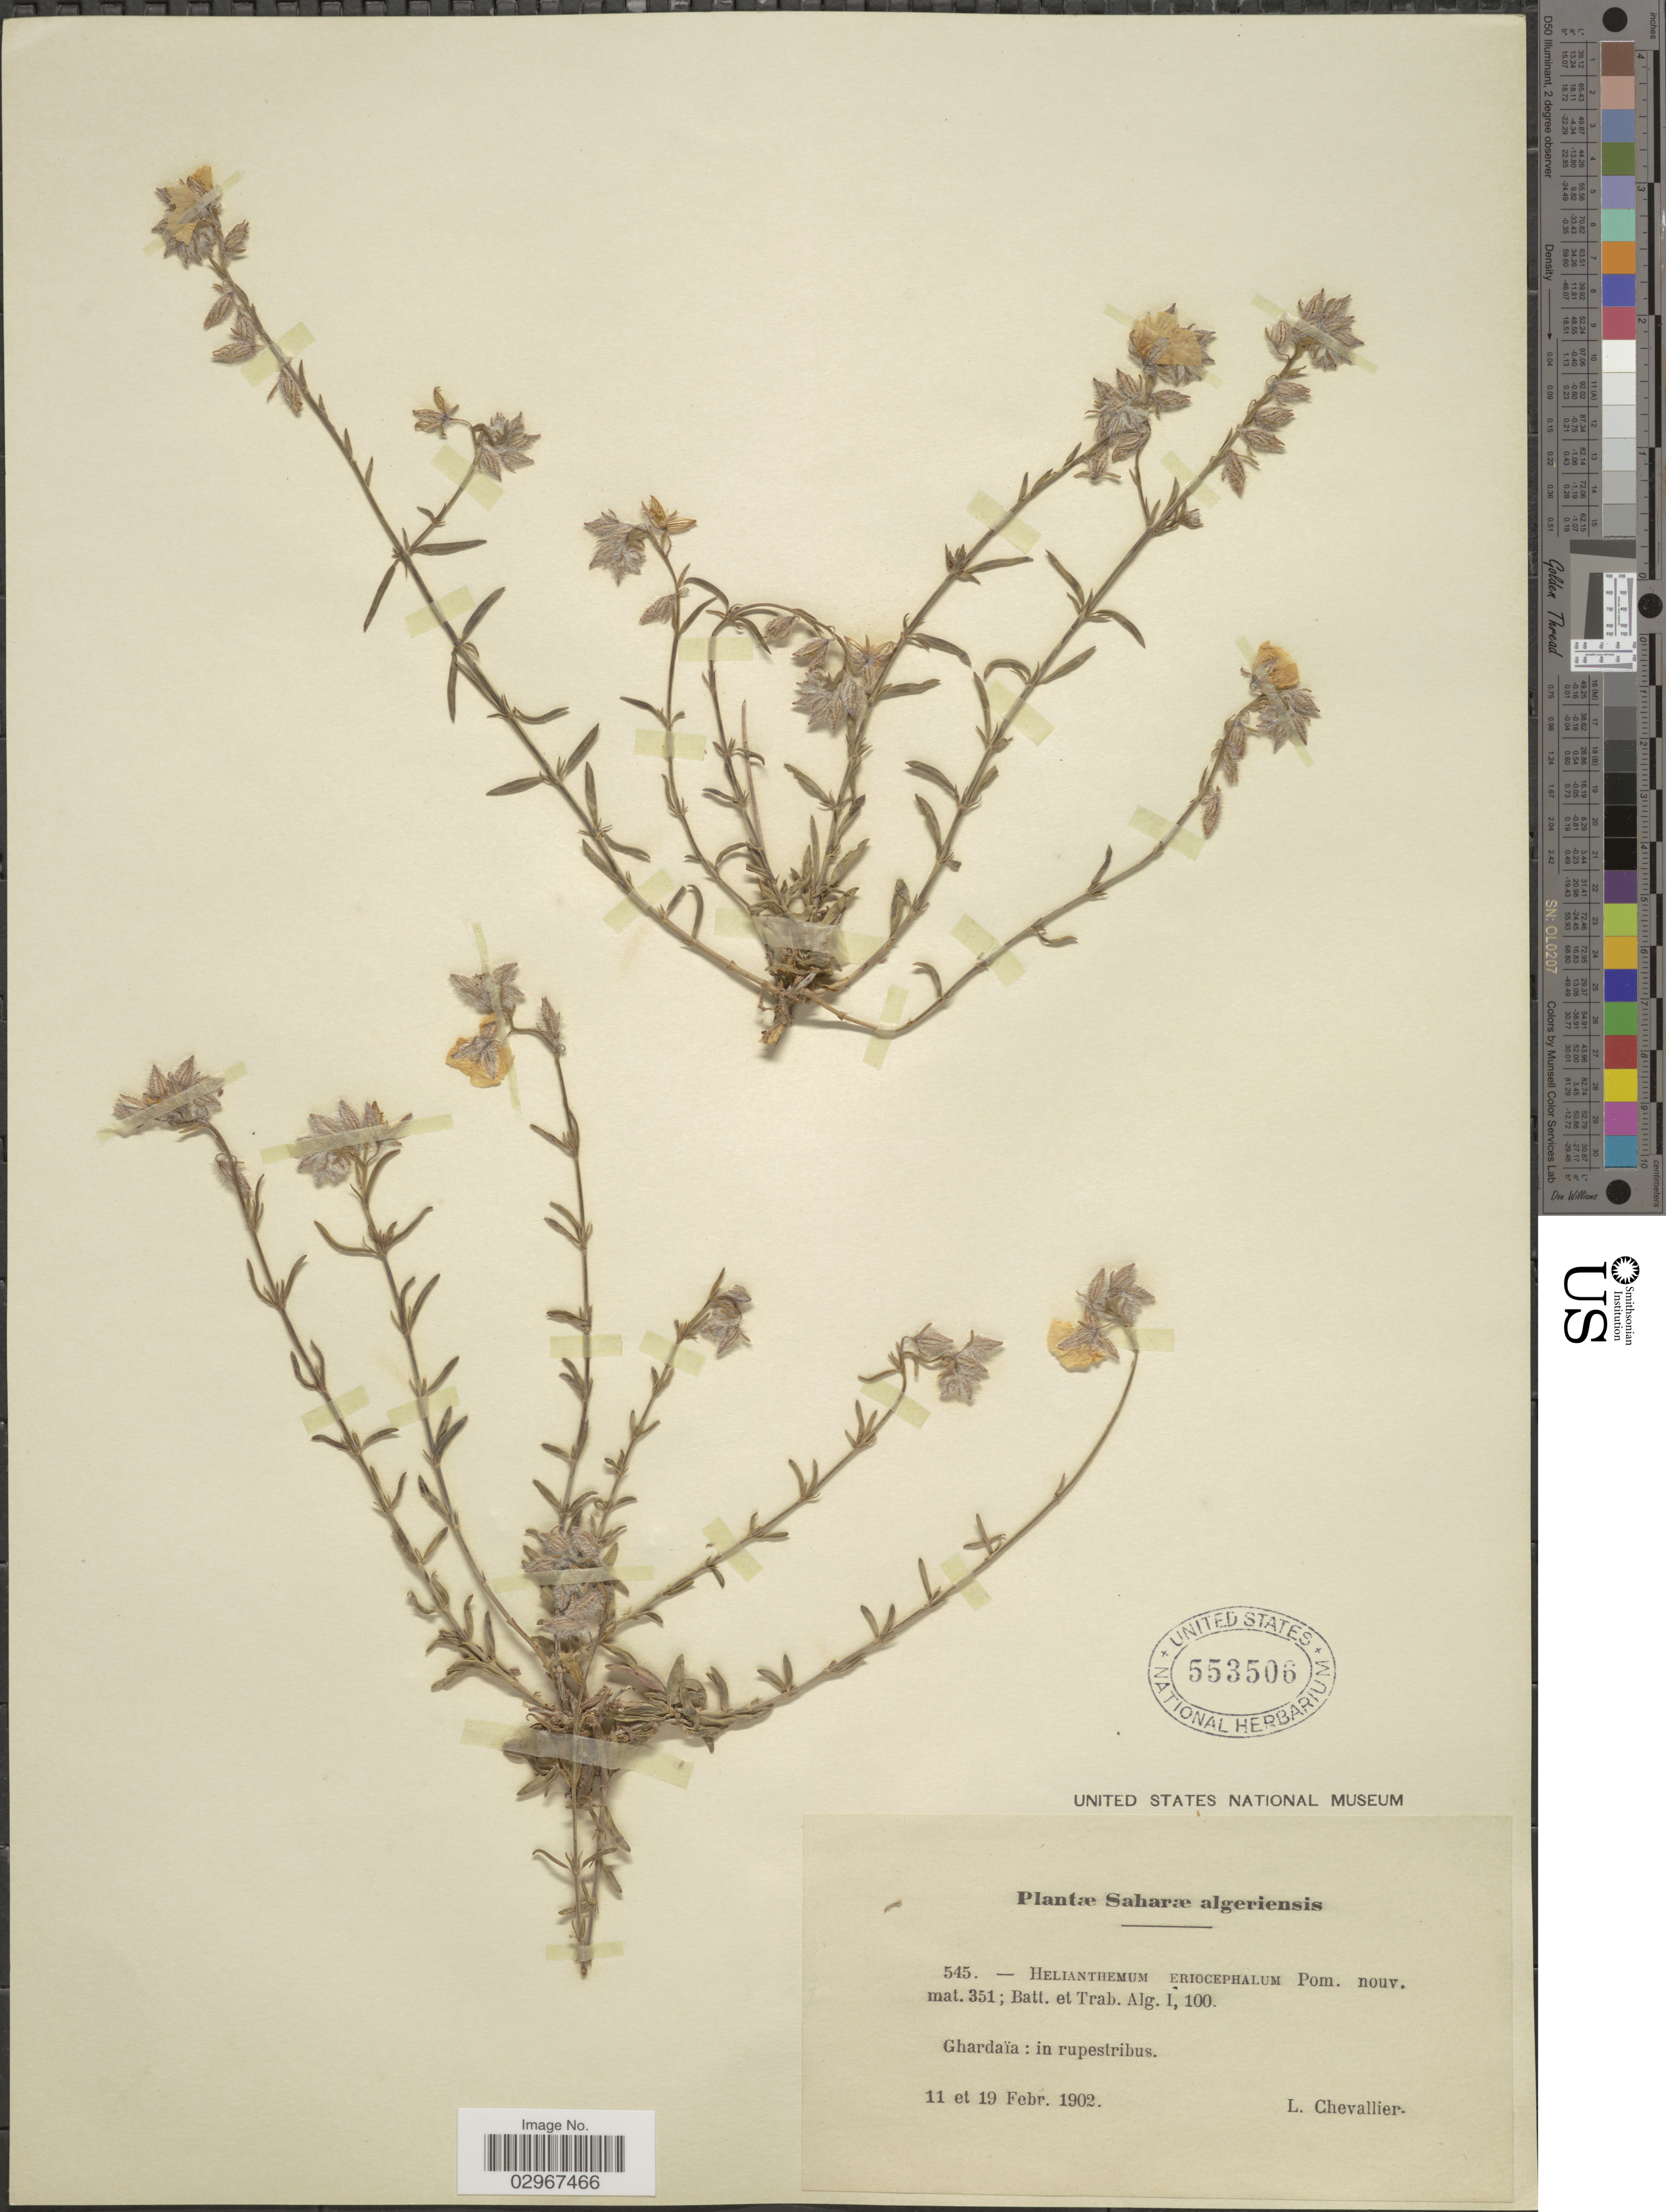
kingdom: Plantae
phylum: Tracheophyta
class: Magnoliopsida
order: Malvales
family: Cistaceae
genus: Helianthemum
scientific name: Helianthemum eriocephalum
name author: (Willk.) Pomel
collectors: L. Chevallier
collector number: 545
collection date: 1902-02-11/1902-02-19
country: Algeria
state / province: Ghardaïa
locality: Saharæ algeriensis. In rupestribus.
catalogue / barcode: US 553506